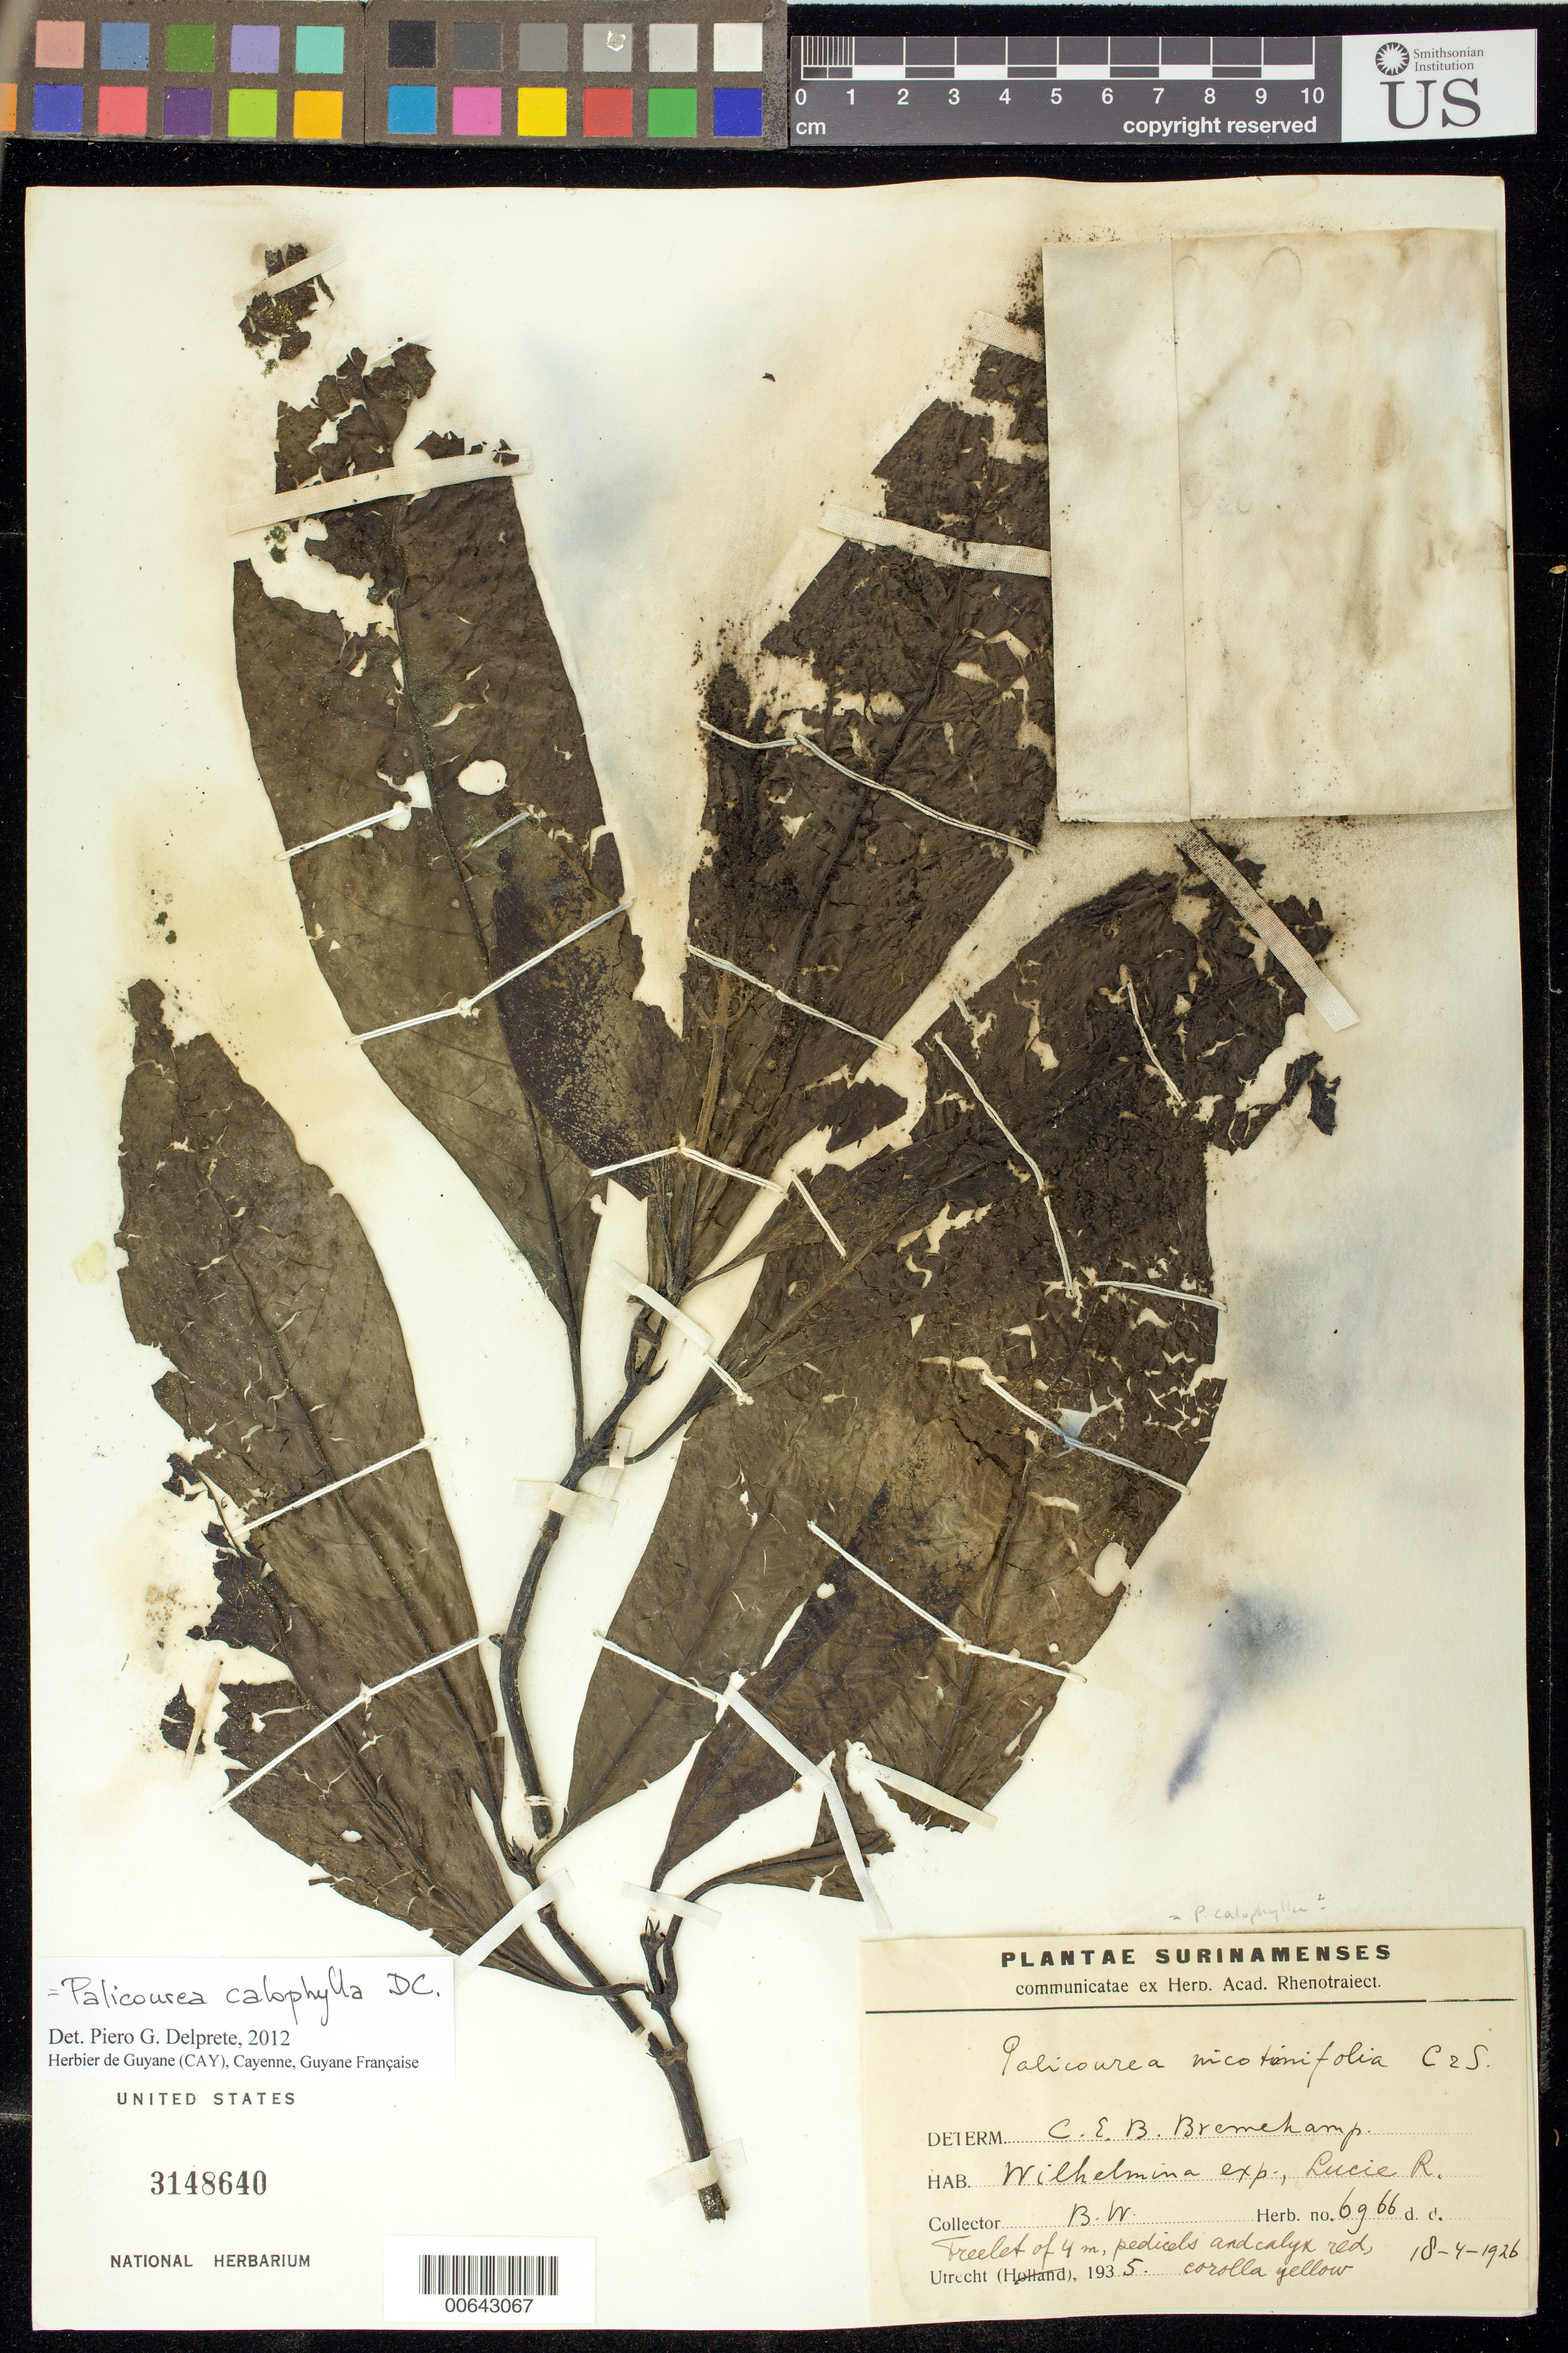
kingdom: Plantae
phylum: Tracheophyta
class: Magnoliopsida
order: Gentianales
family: Rubiaceae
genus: Palicourea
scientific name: Palicourea calophylla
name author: DC.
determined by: Delprete, P. G., Herb. de Guyane Cay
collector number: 6966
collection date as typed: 18-Apr-26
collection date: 1926-04-18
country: Suriname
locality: Wilhelminagebergte (Wilhelmina Mts.), Lucie R.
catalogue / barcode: US 3148640